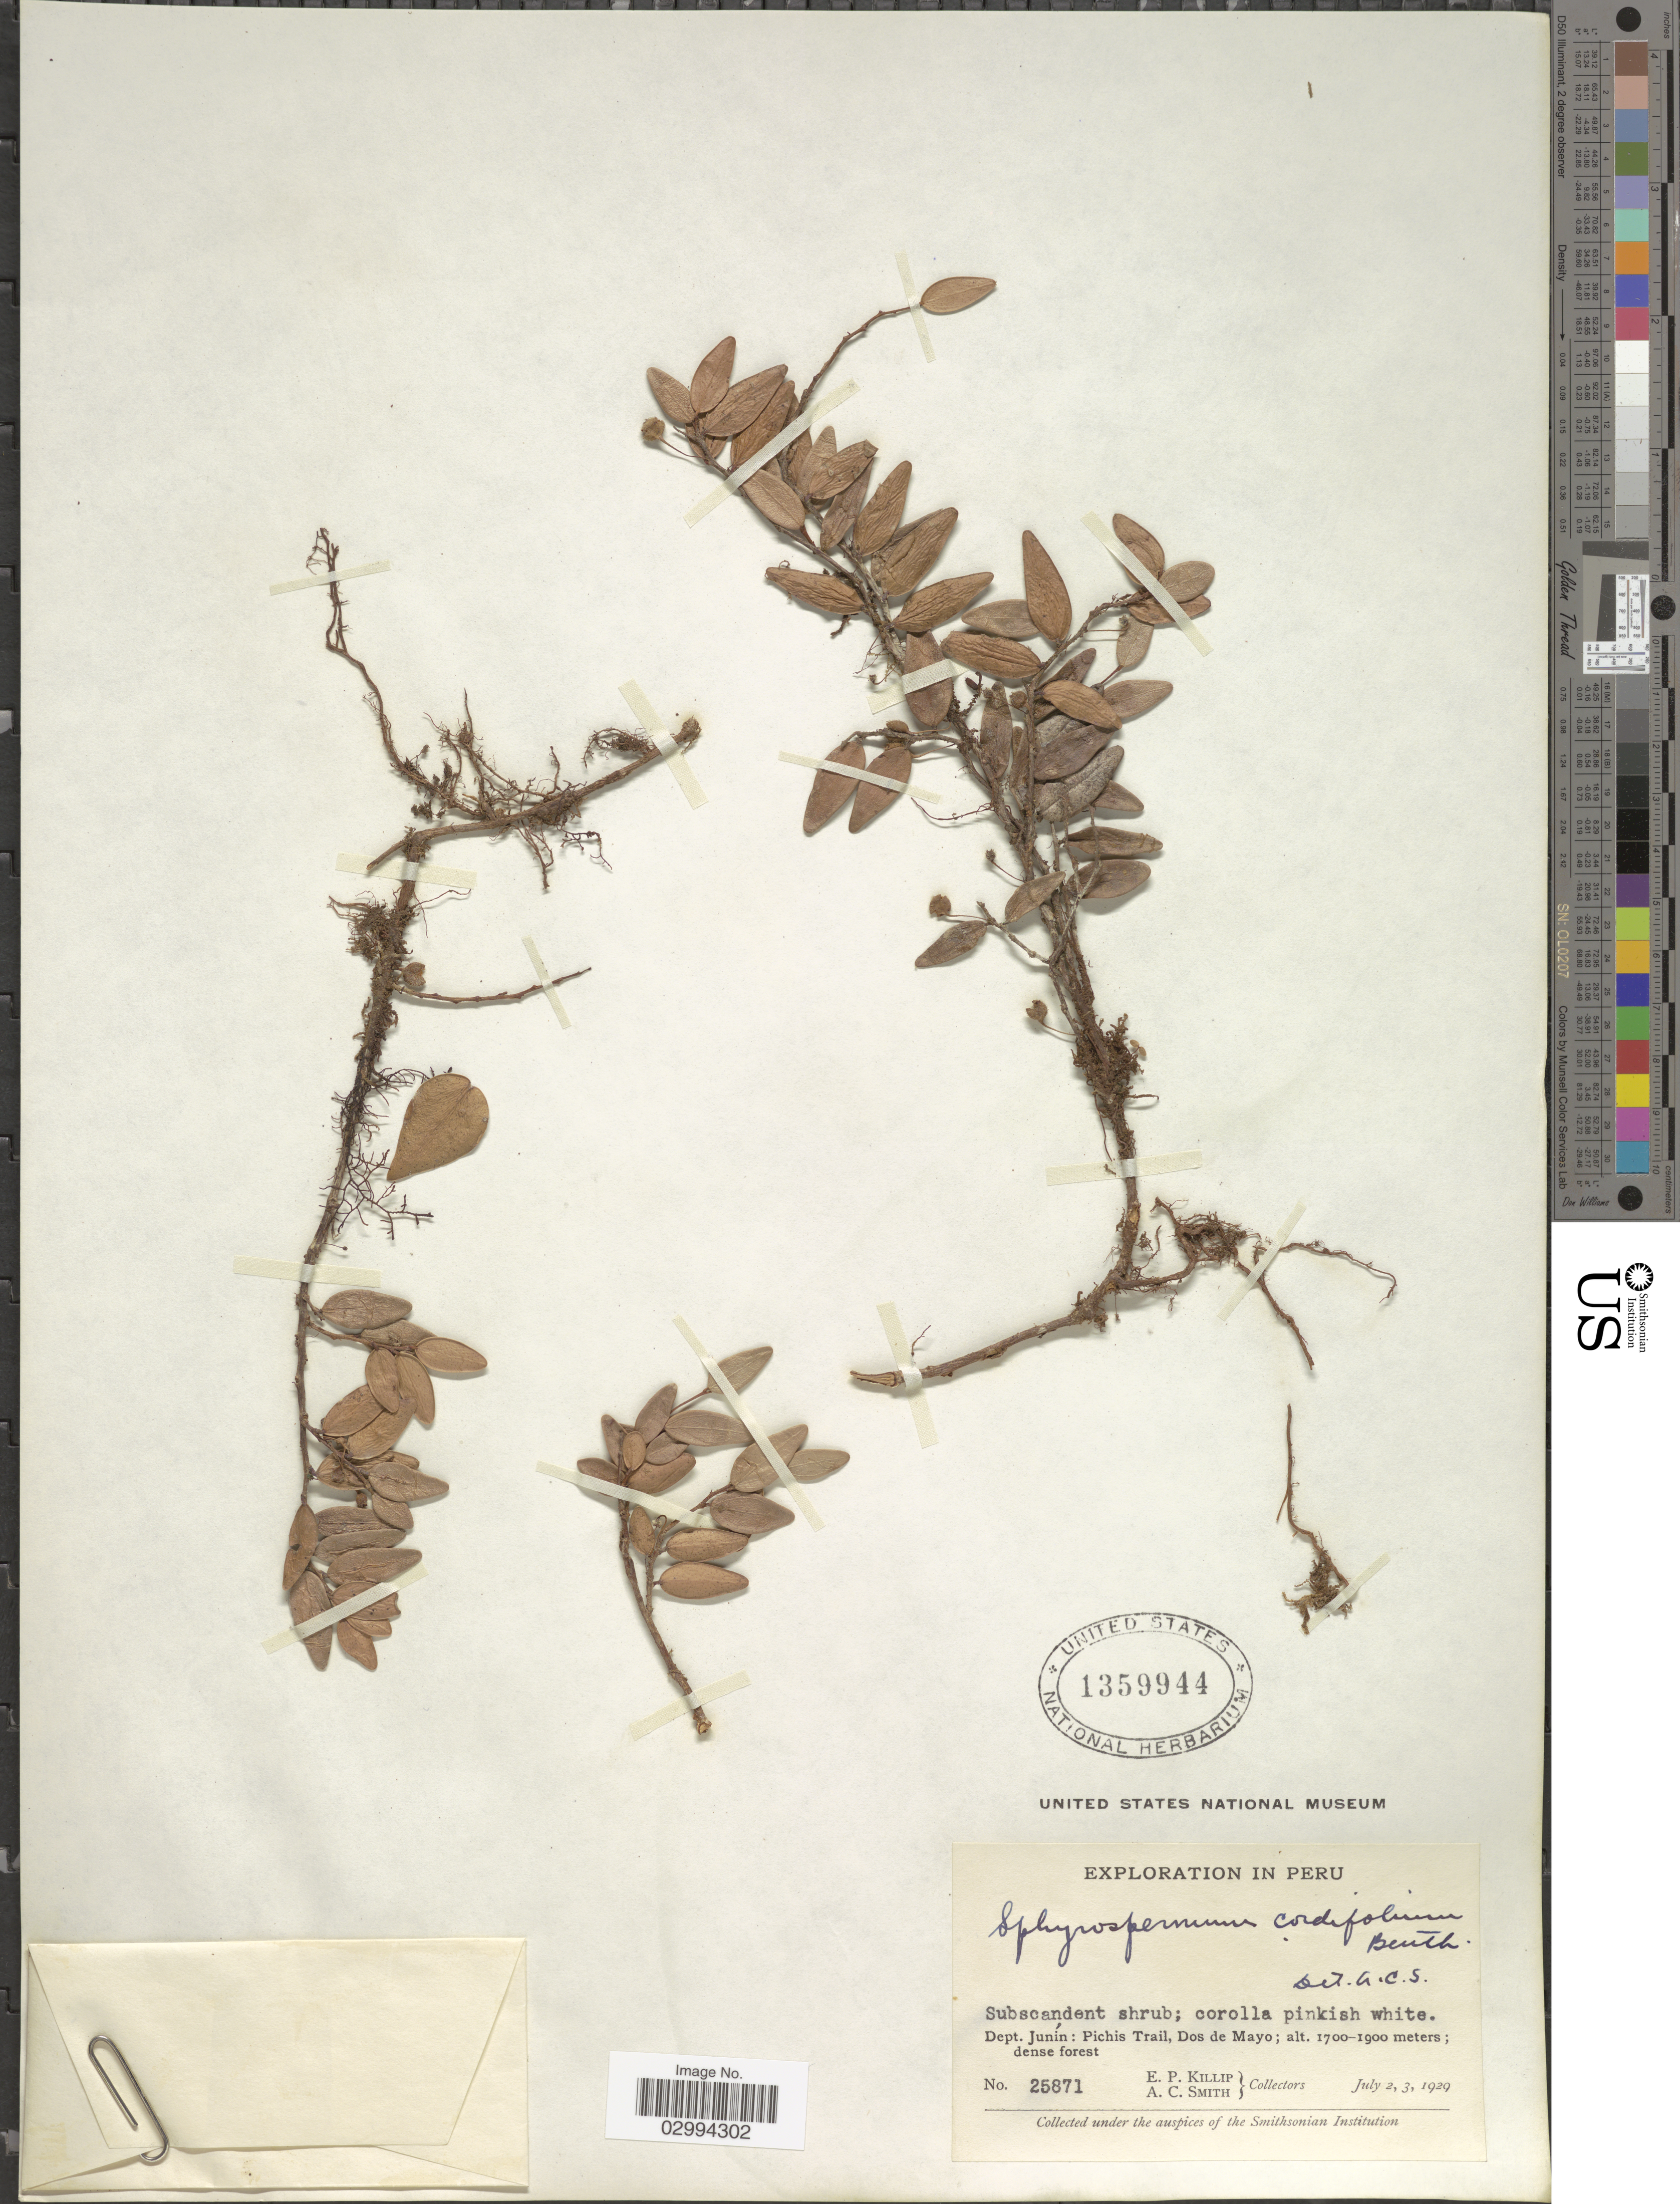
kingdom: Plantae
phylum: Tracheophyta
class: Magnoliopsida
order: Ericales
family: Ericaceae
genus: Sphyrospermum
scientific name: Sphyrospermum cordifolium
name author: Benth.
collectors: E. P. Killip & A. C. Smith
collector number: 25871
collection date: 1929-07-02/1929-07-03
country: Peru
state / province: Junín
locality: Dept. Junín: Pichis Trail, Dos de Mayo.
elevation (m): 1700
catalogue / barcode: US 1359944